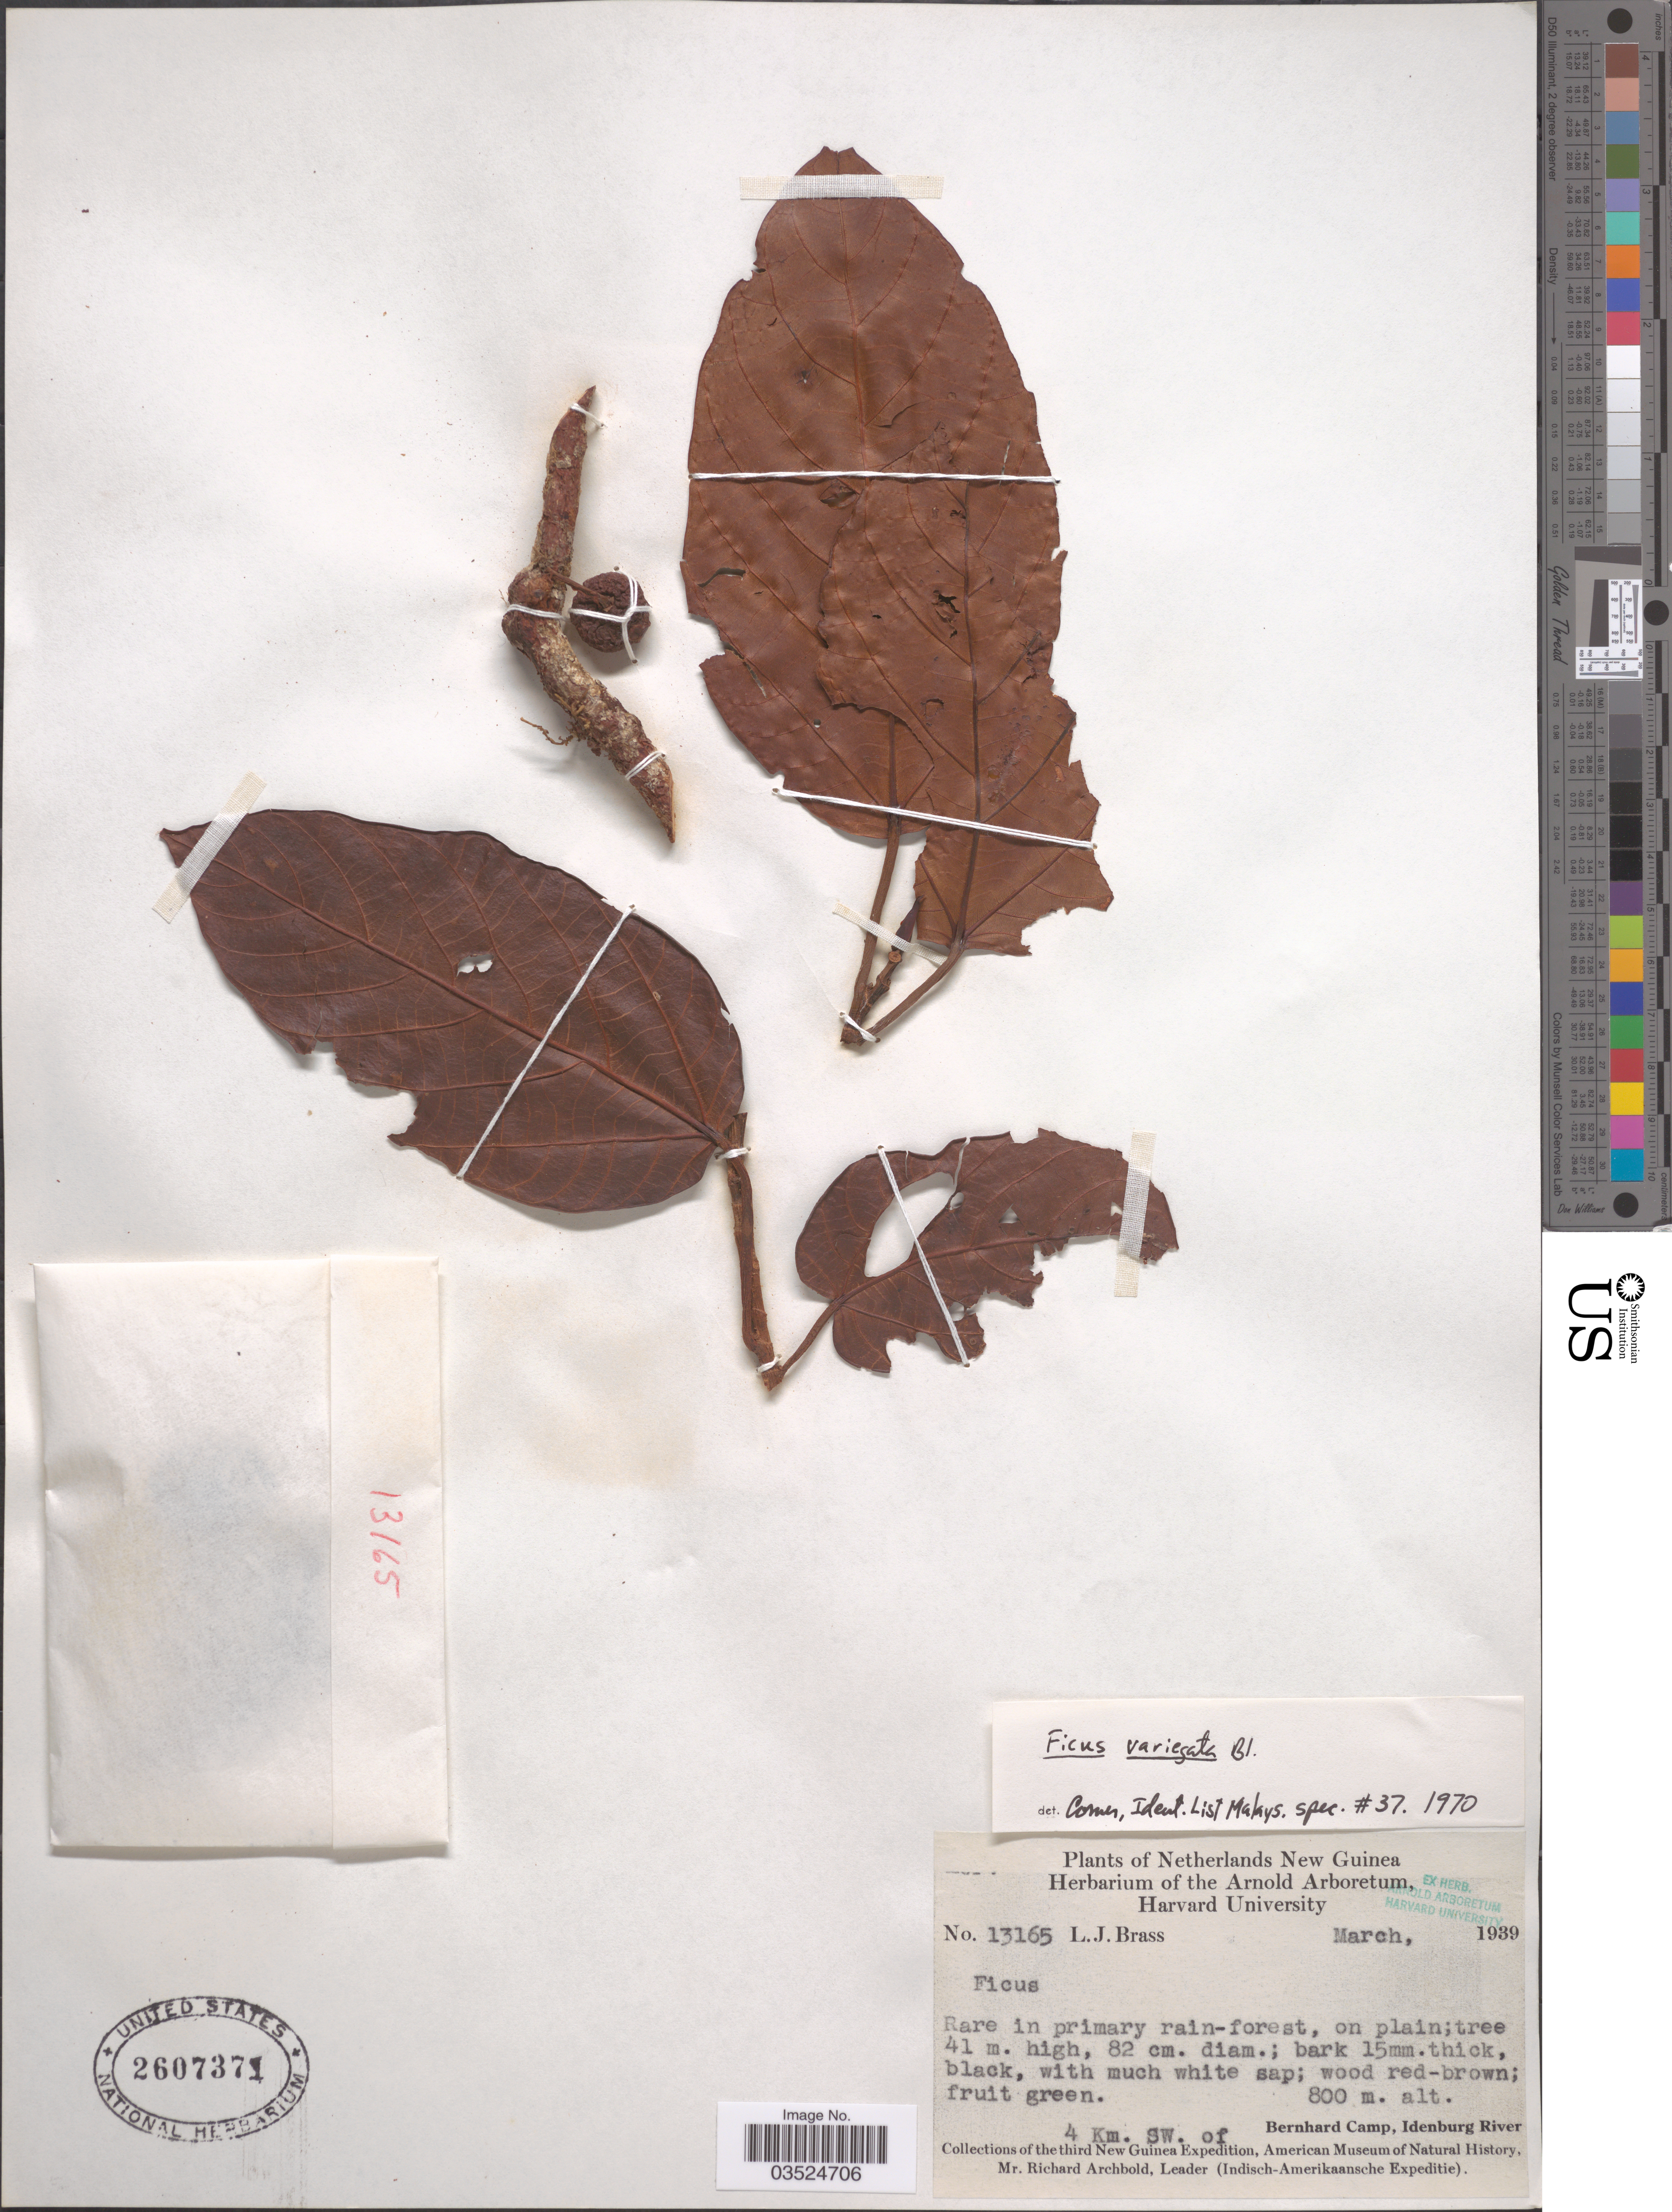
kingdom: Plantae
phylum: Tracheophyta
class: Magnoliopsida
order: Rosales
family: Moraceae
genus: Ficus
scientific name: Ficus variegata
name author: Blume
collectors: L. J. Brass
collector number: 13165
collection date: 1939-03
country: Indonesia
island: New Guinea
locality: Netherlands New Guinea. 4 Km. SW. of Bernhard Camp, Idenburg River.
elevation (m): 800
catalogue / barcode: US 2607371